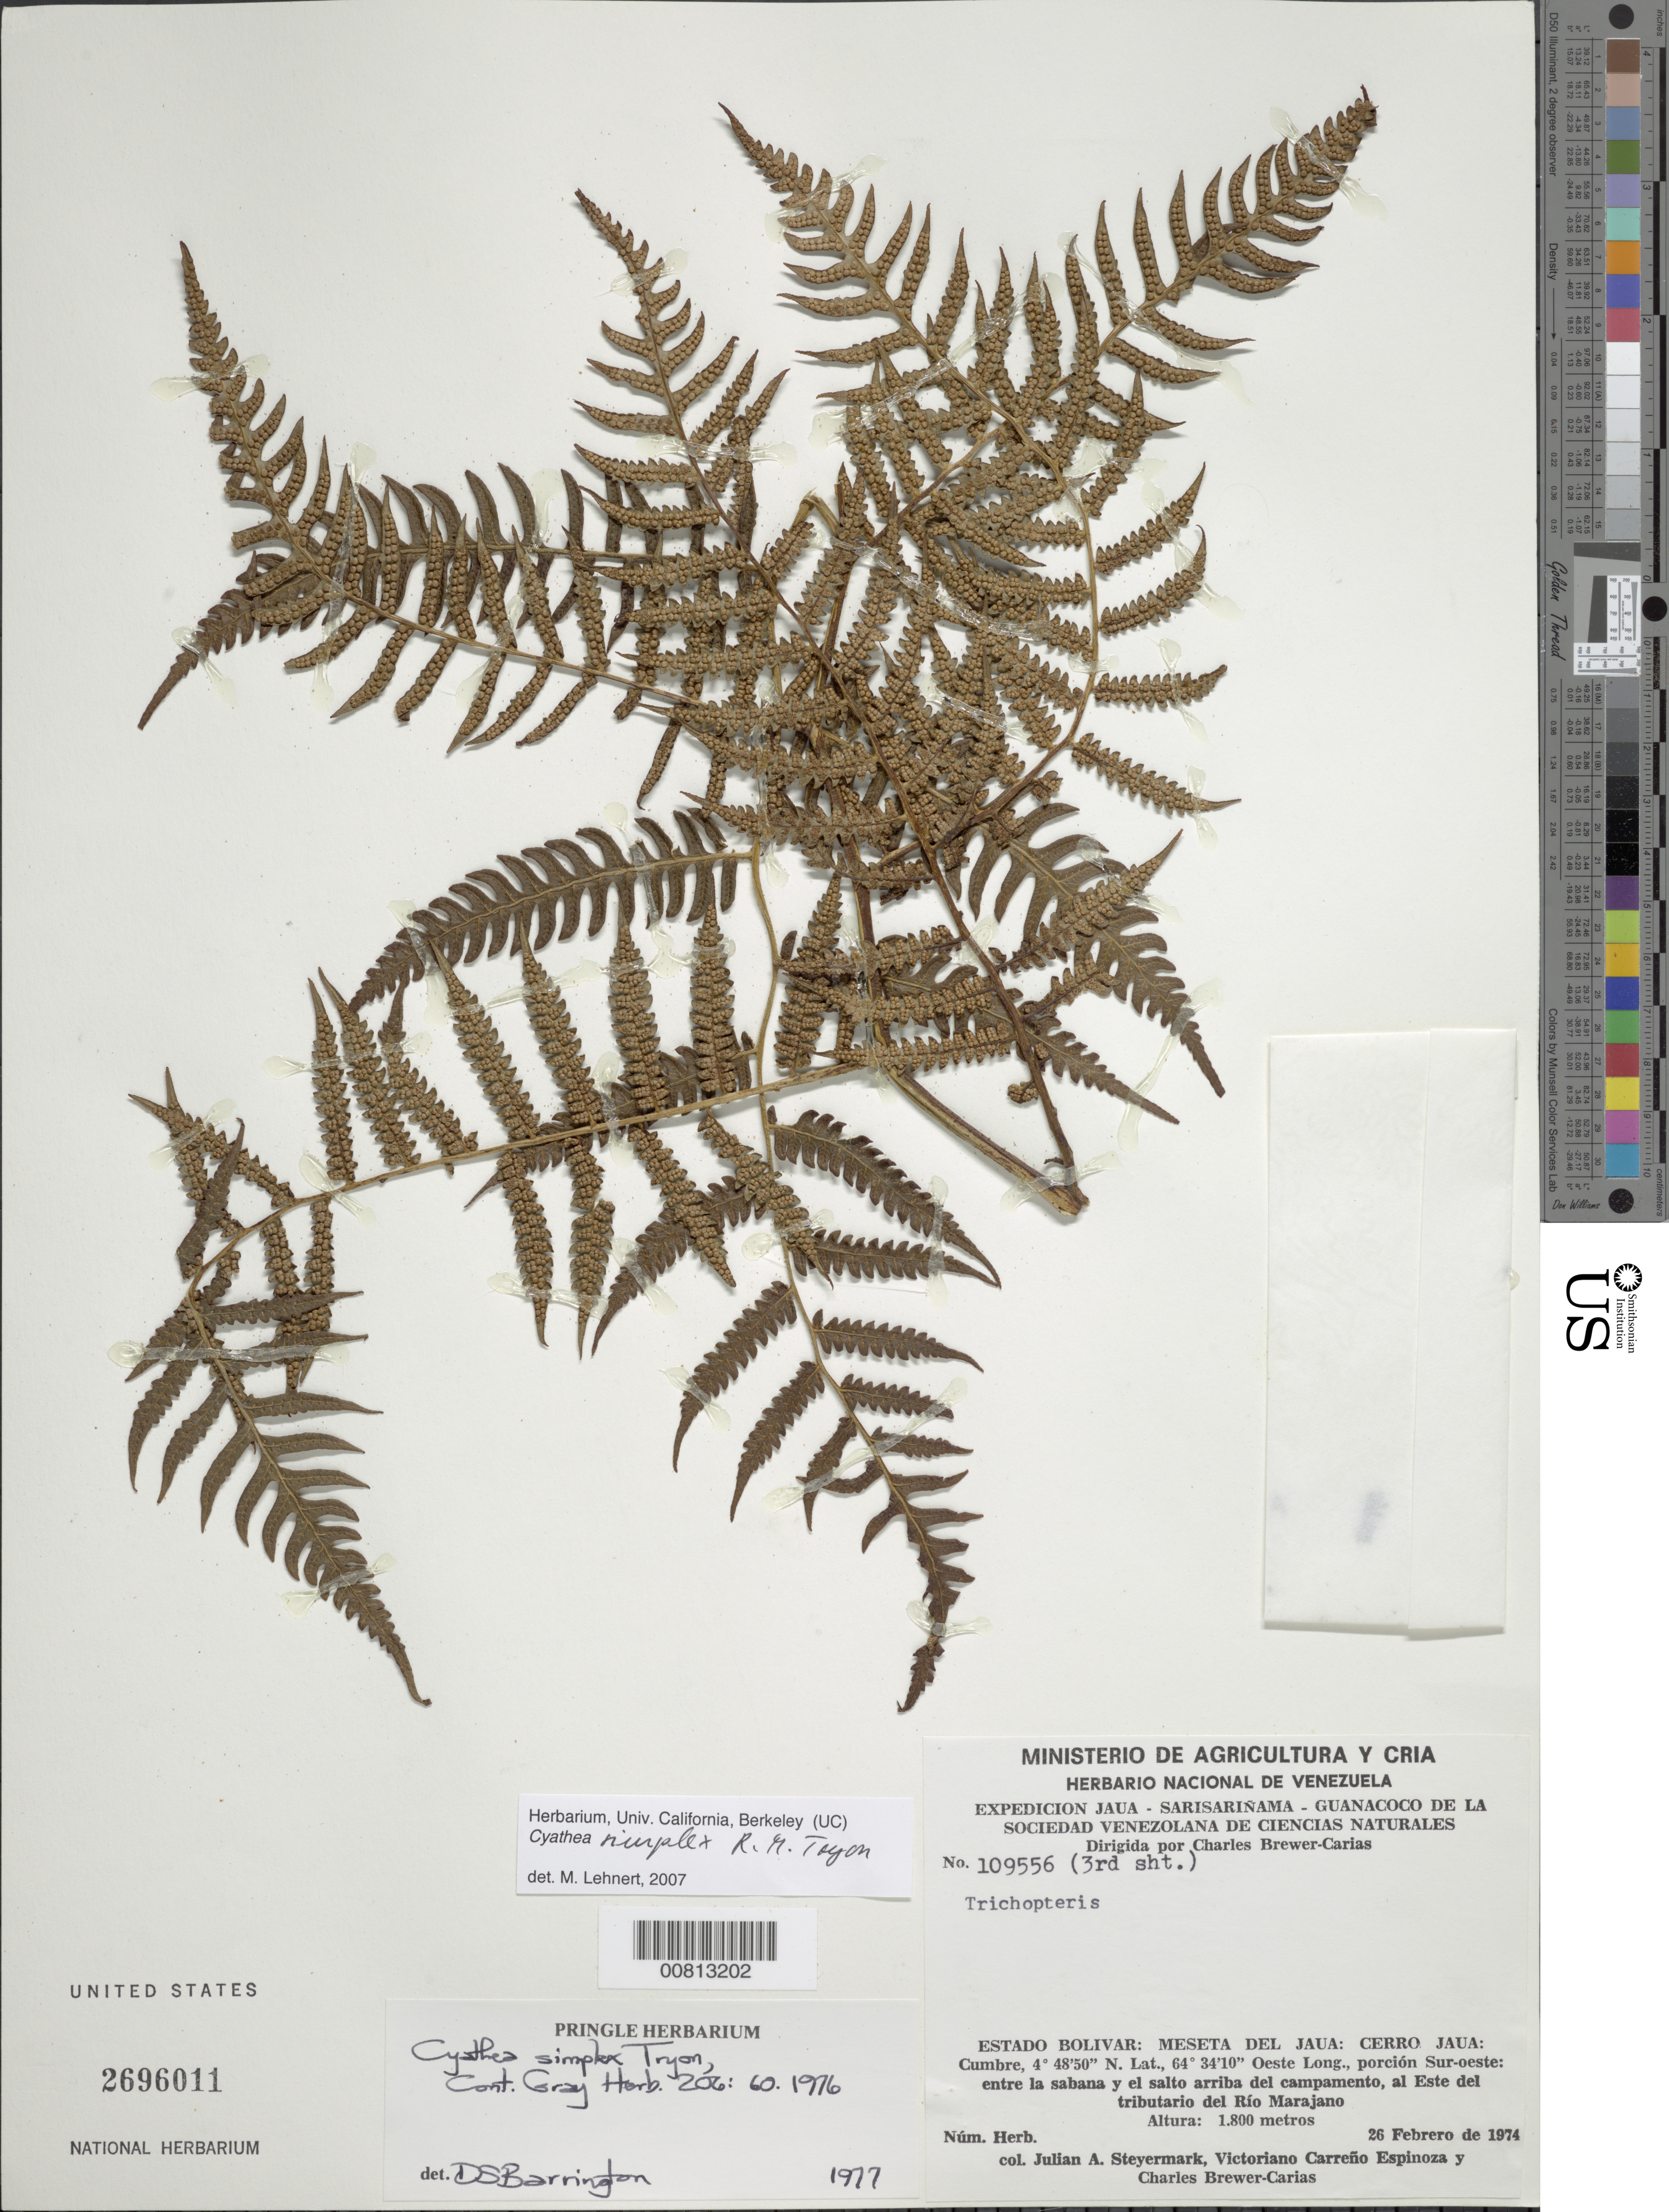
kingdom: Plantae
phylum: Tracheophyta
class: Polypodiopsida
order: Cyatheales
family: Cyatheaceae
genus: Cyathea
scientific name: Cyathea simplex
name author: R.M. Tryon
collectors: J. Steyermark, V. Carreño E. & C. Brewer-Carias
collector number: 109556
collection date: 1974-02-26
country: Venezuela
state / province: Bolivar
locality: Jaua - Sarisarinama - Guanacoco de la Sociedad venezolana de ciencias naturales, Meseta del Jaua: Cerro Jaua : cumbre , poercion Sur-Oeste: selva de galeria al borde del tributario del Rio Marajano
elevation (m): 1800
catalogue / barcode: US 2696011